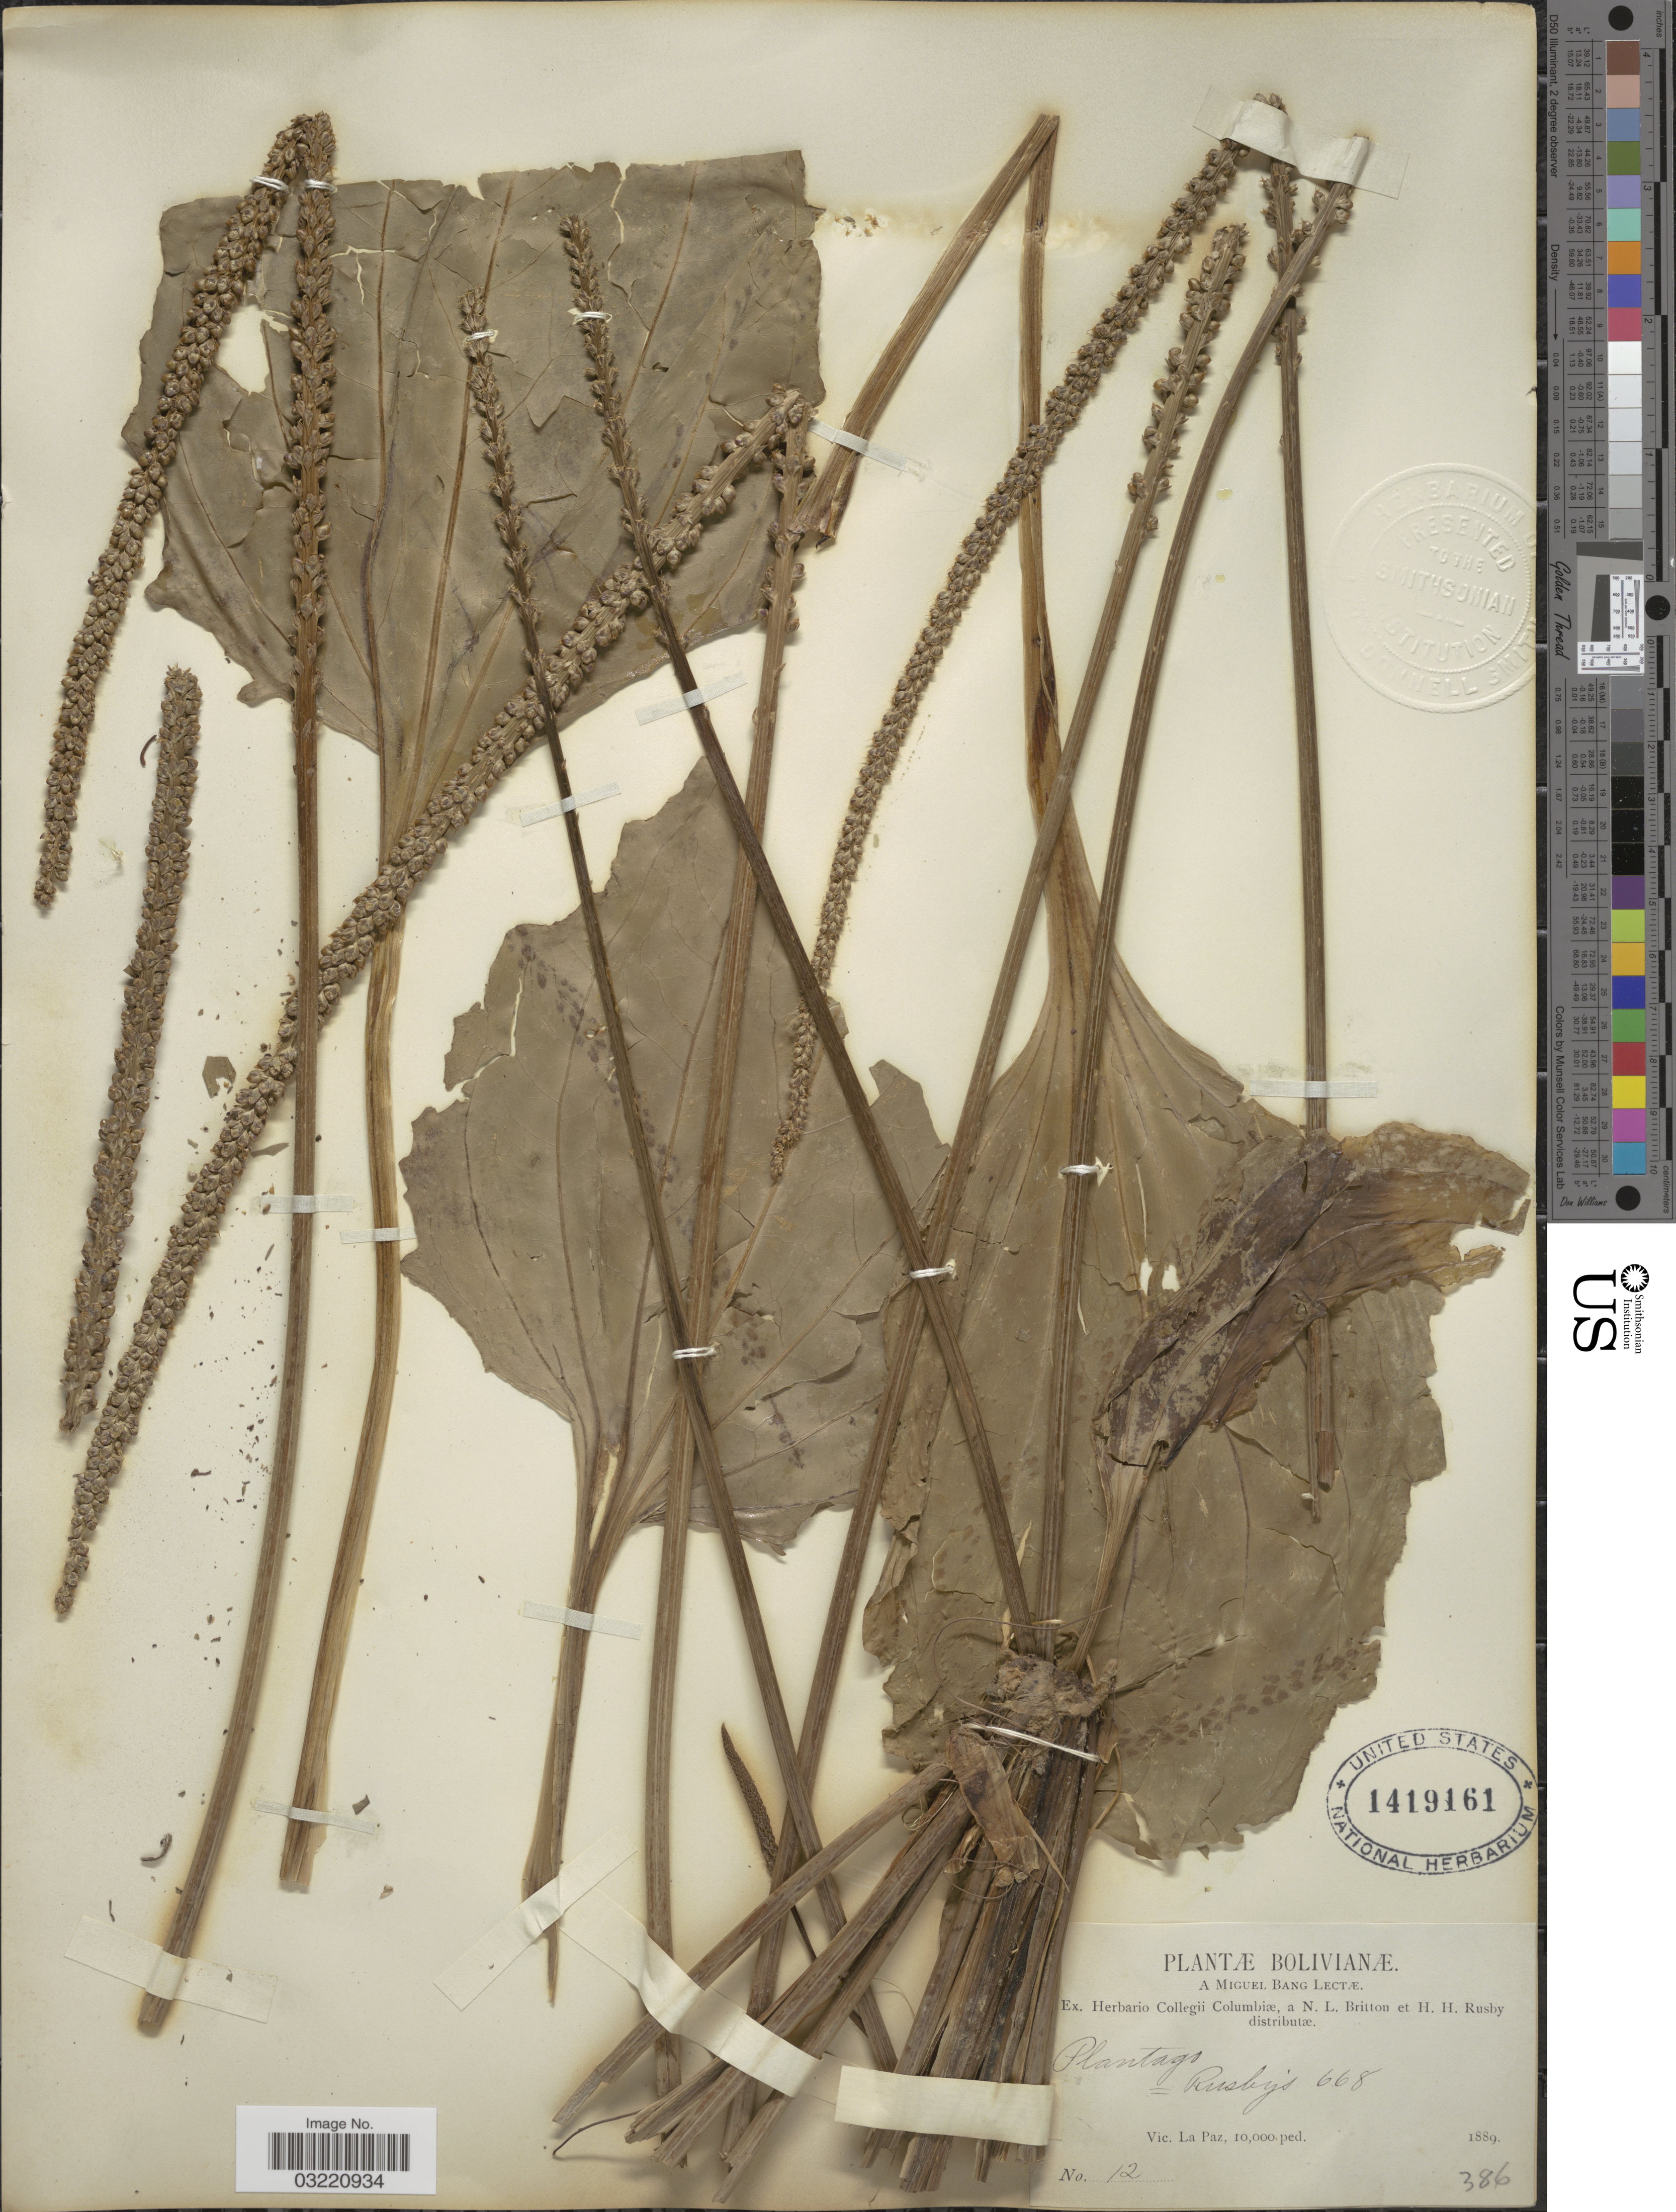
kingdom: Plantae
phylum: Tracheophyta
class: Magnoliopsida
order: Lamiales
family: Plantaginaceae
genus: Plantago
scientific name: Plantago major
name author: L.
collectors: M. Bang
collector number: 12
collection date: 1889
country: Bolivia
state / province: La Paz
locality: Vic. La Paz.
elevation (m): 3048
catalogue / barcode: US 1419161